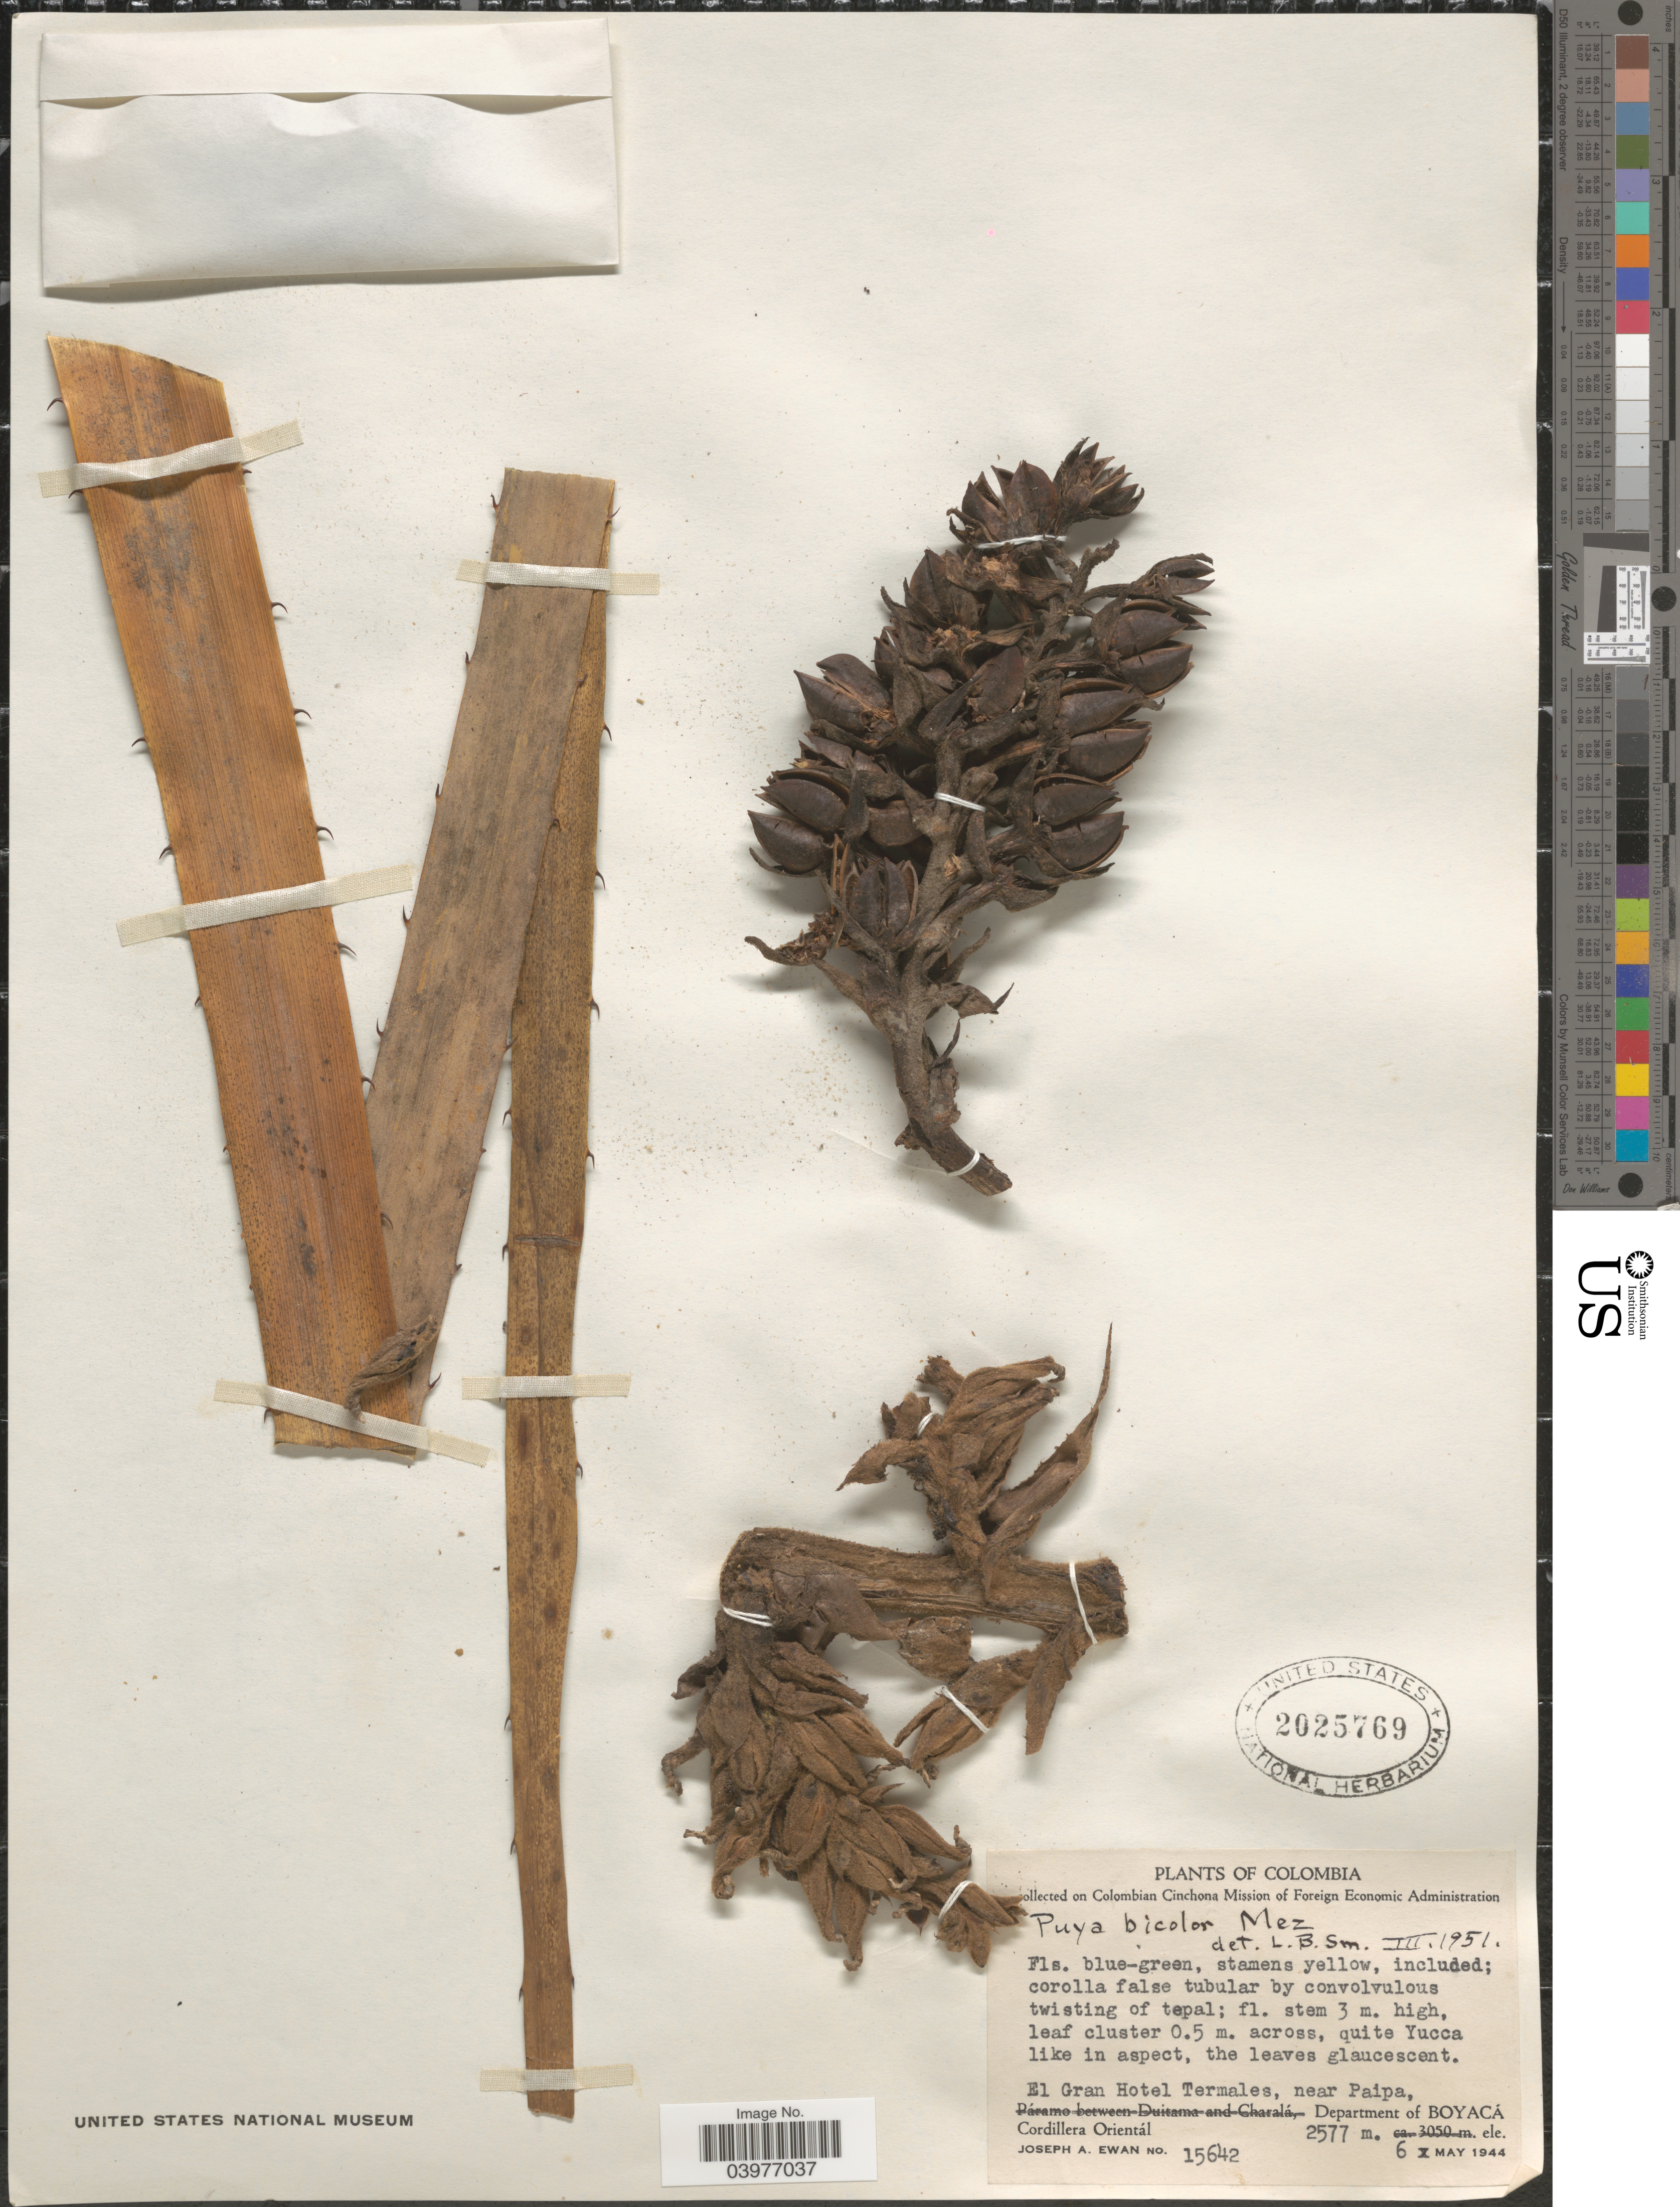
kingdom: Plantae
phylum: Tracheophyta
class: Liliopsida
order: Poales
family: Bromeliaceae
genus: Puya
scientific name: Puya bicolor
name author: Mez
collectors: J. A. Ewan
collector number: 15642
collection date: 1944-05-06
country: Colombia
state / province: Boyacá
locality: El Gran Hotel Termales, near Paipa, Department of Boyacá. Cordillera Orientál.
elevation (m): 2577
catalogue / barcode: US 2025769